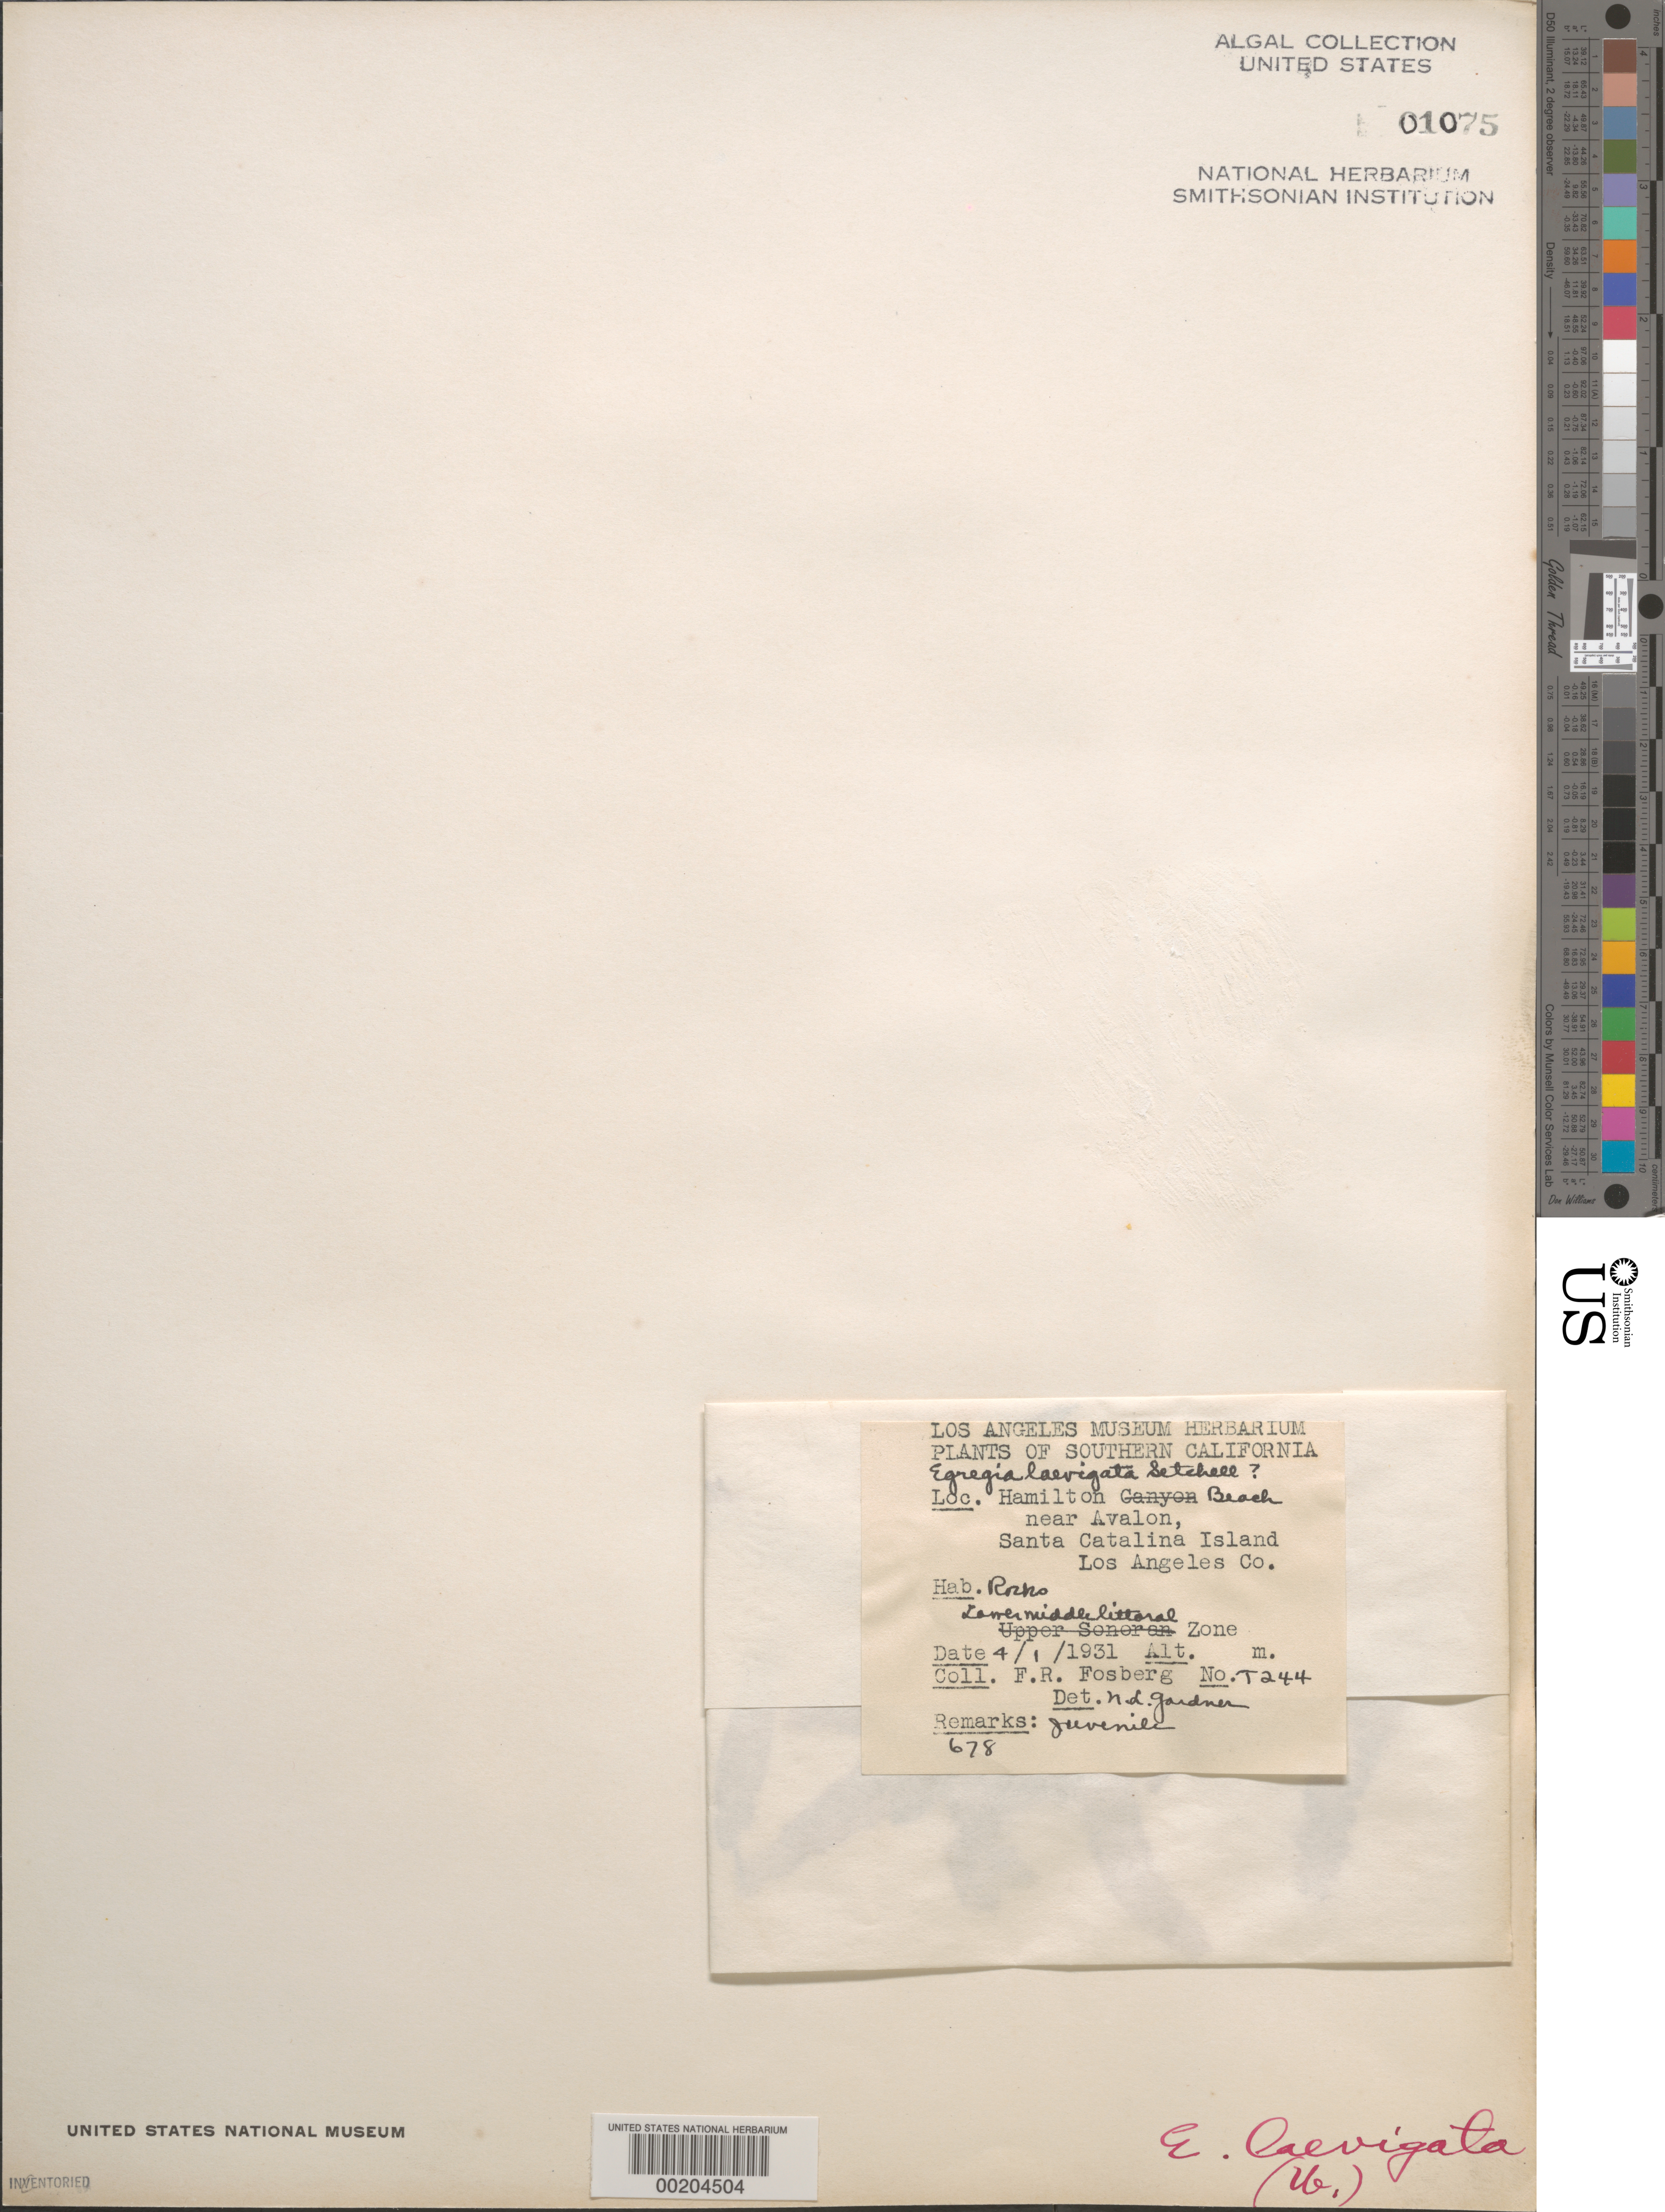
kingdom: Chromista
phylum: Ochrophyta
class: Phaeophyceae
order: Laminariales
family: Lessoniaceae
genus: Egregia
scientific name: Egregia menziesii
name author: (Turner) Aresch.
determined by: Algae name updating Project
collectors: F. R. Fosberg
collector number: T244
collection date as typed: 01 Apr 1931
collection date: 1931-04-01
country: United States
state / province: California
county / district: Los Angeles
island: Santa Catalina Island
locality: Hamilton Beach near Avalon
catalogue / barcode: US 1075